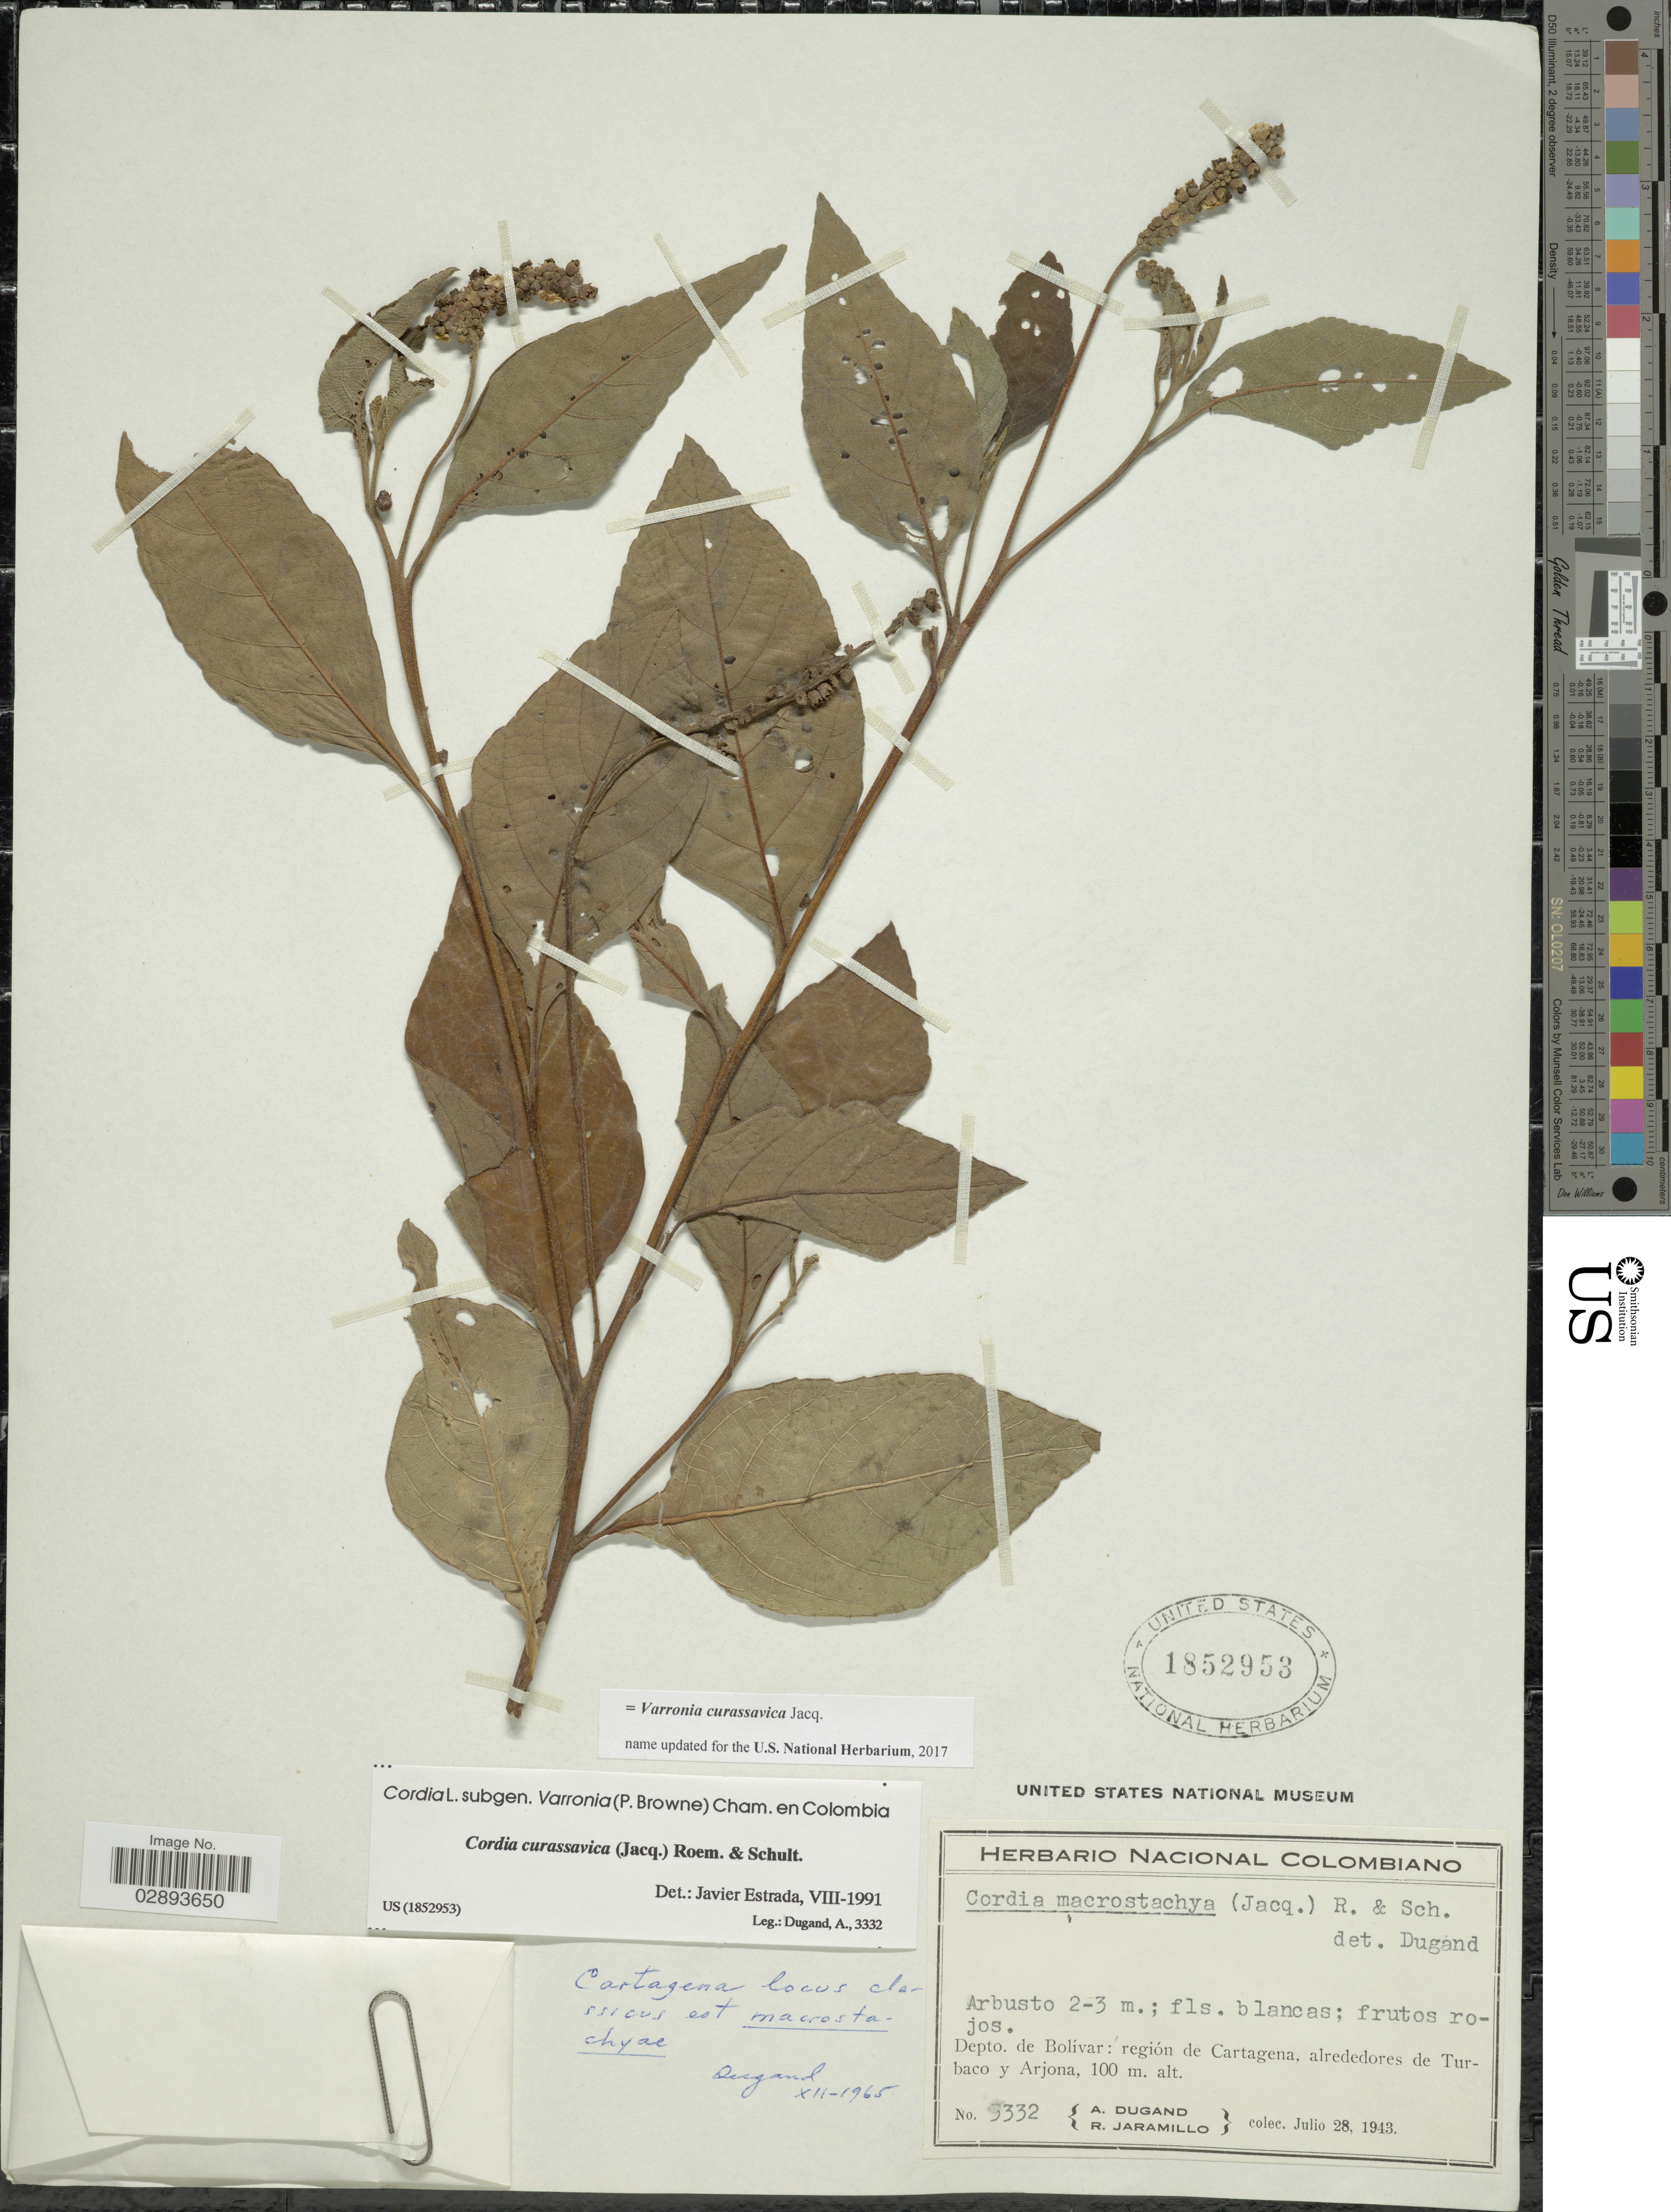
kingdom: Plantae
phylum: Tracheophyta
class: Magnoliopsida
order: Boraginales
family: Cordiaceae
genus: Varronia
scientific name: Varronia curassavica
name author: Jacq.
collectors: A. Dugand & R. Jaramillo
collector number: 3332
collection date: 1943-07-28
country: Colombia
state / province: Bolívar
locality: Depto. de Bolívar: región de Cartegena, alrededores de Turbaco y Arjona.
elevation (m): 100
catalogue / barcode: US 1852953